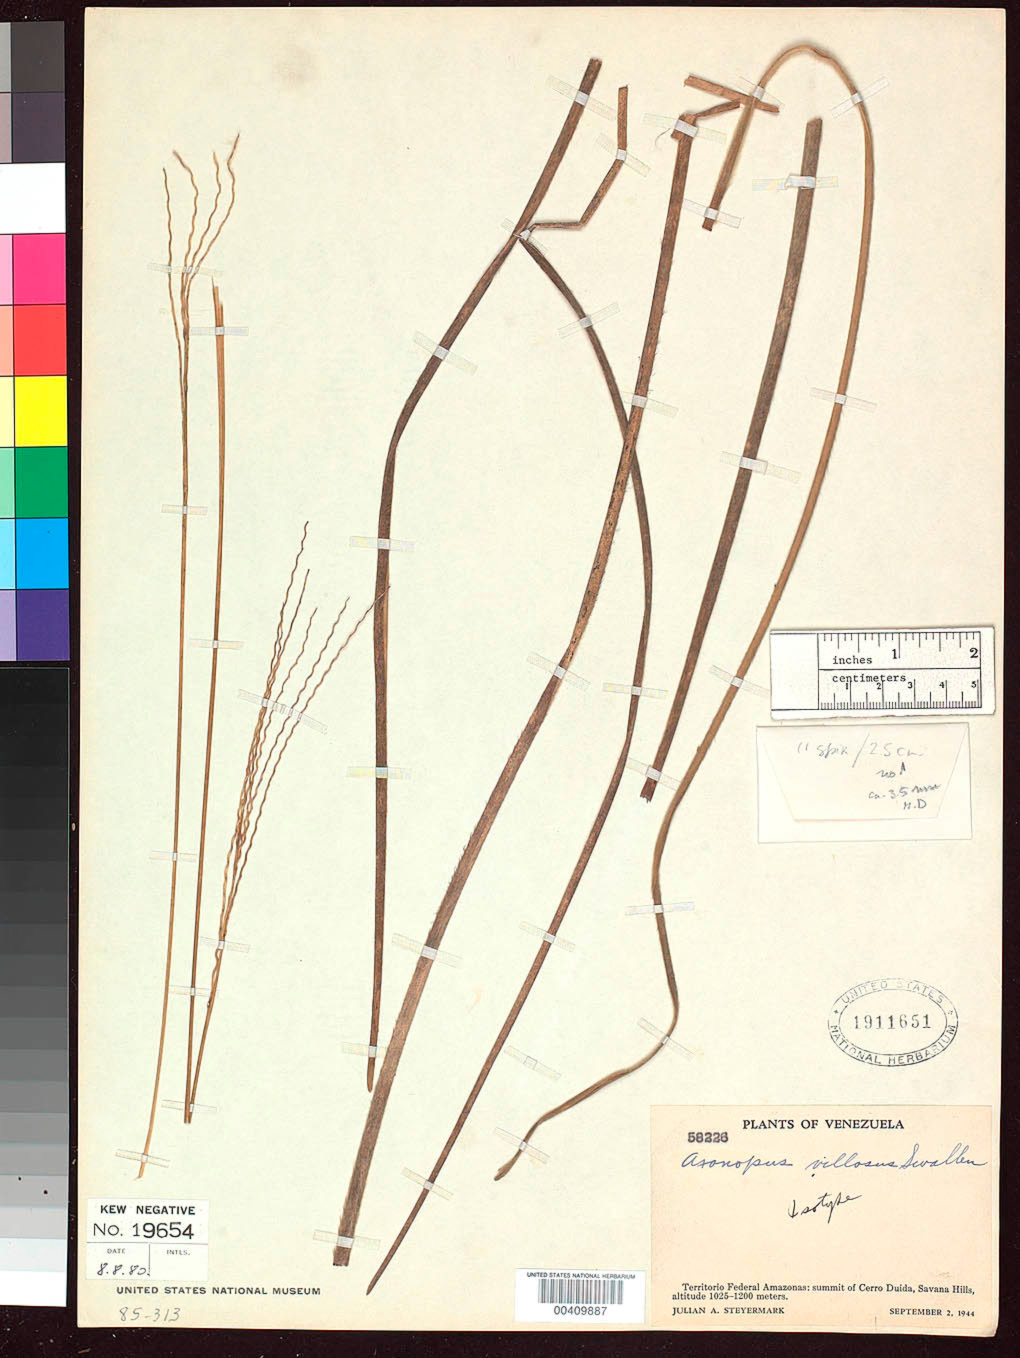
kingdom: Plantae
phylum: Tracheophyta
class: Liliopsida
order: Poales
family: Poaceae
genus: Axonopus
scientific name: Axonopus villosus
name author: Swallen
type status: Isotype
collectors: J. Steyermark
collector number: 58226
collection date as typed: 02 Sep 1944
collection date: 1944-09-02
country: Venezuela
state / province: Amazonas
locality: Summit of Cerro Duida, Savanna Hills.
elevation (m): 1025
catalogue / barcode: US 1911651